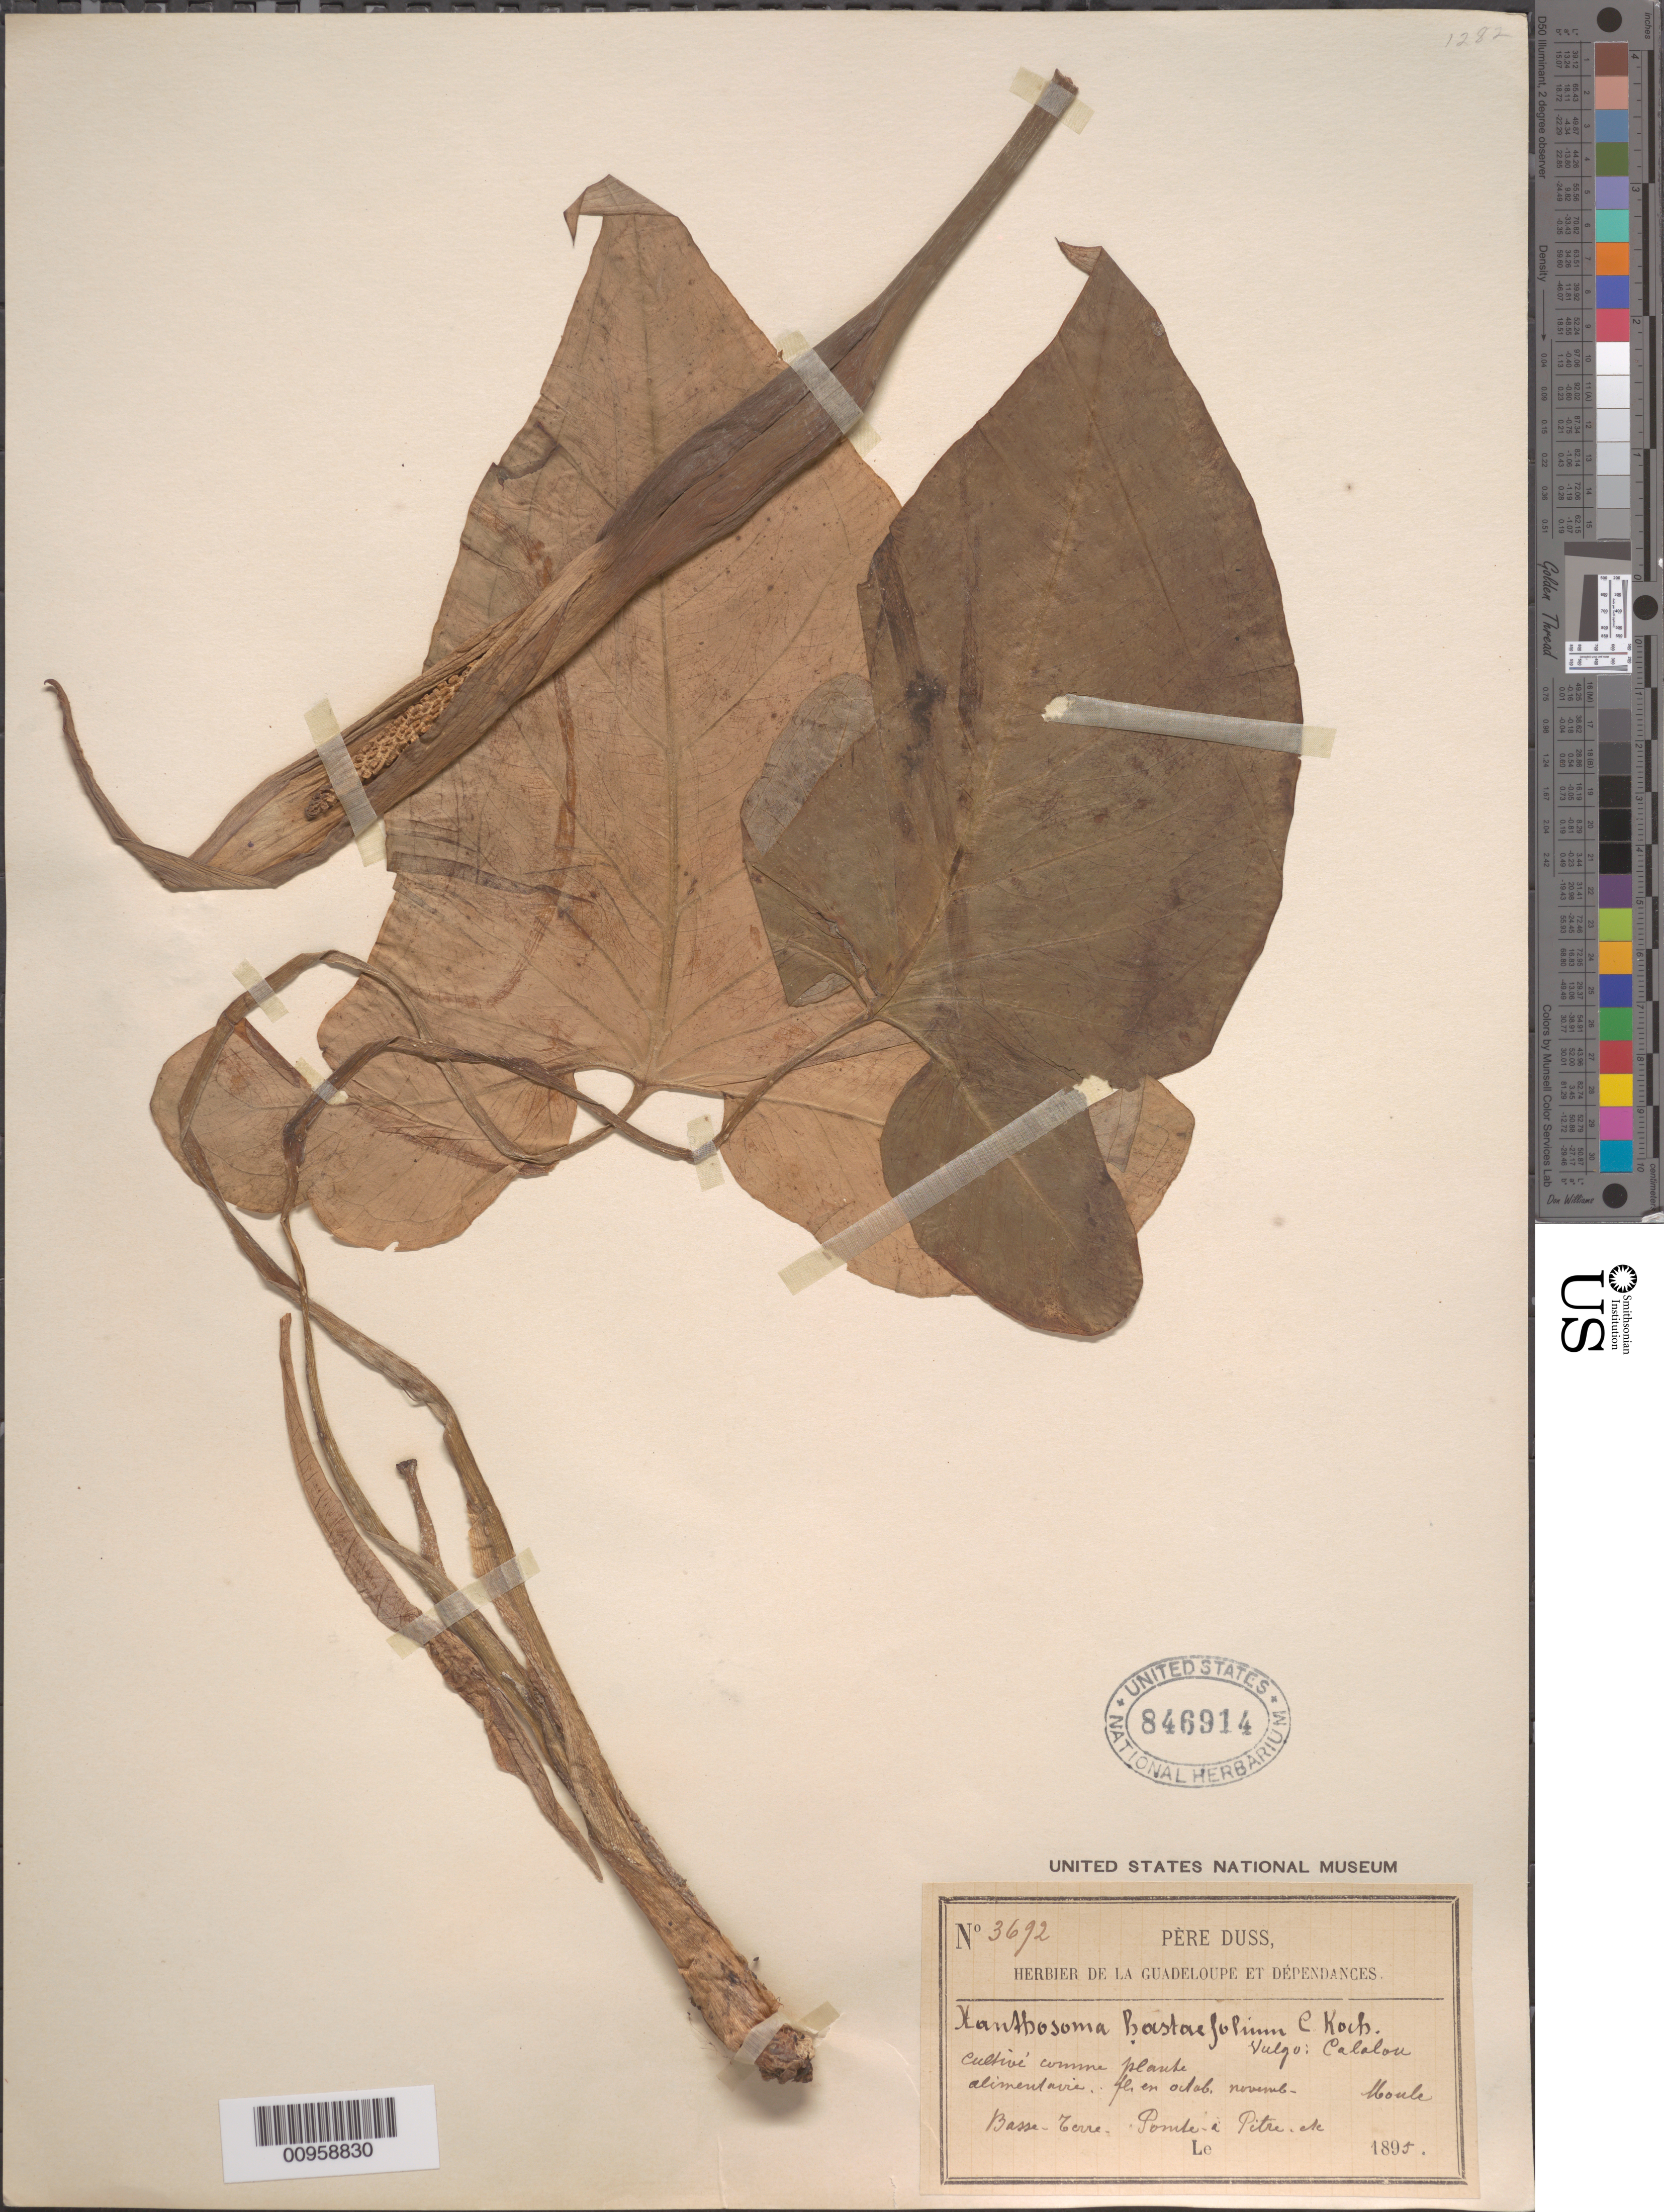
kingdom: Plantae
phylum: Tracheophyta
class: Liliopsida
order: Alismatales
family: Araceae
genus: Xanthosoma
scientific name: Xanthosoma brasiliense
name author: (Desf.) Engl.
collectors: Père Duss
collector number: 3692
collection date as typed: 1895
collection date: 1895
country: Guadeloupe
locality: Moule, Basse Terre, Ponte à Pitre, etc.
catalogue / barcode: US 846914